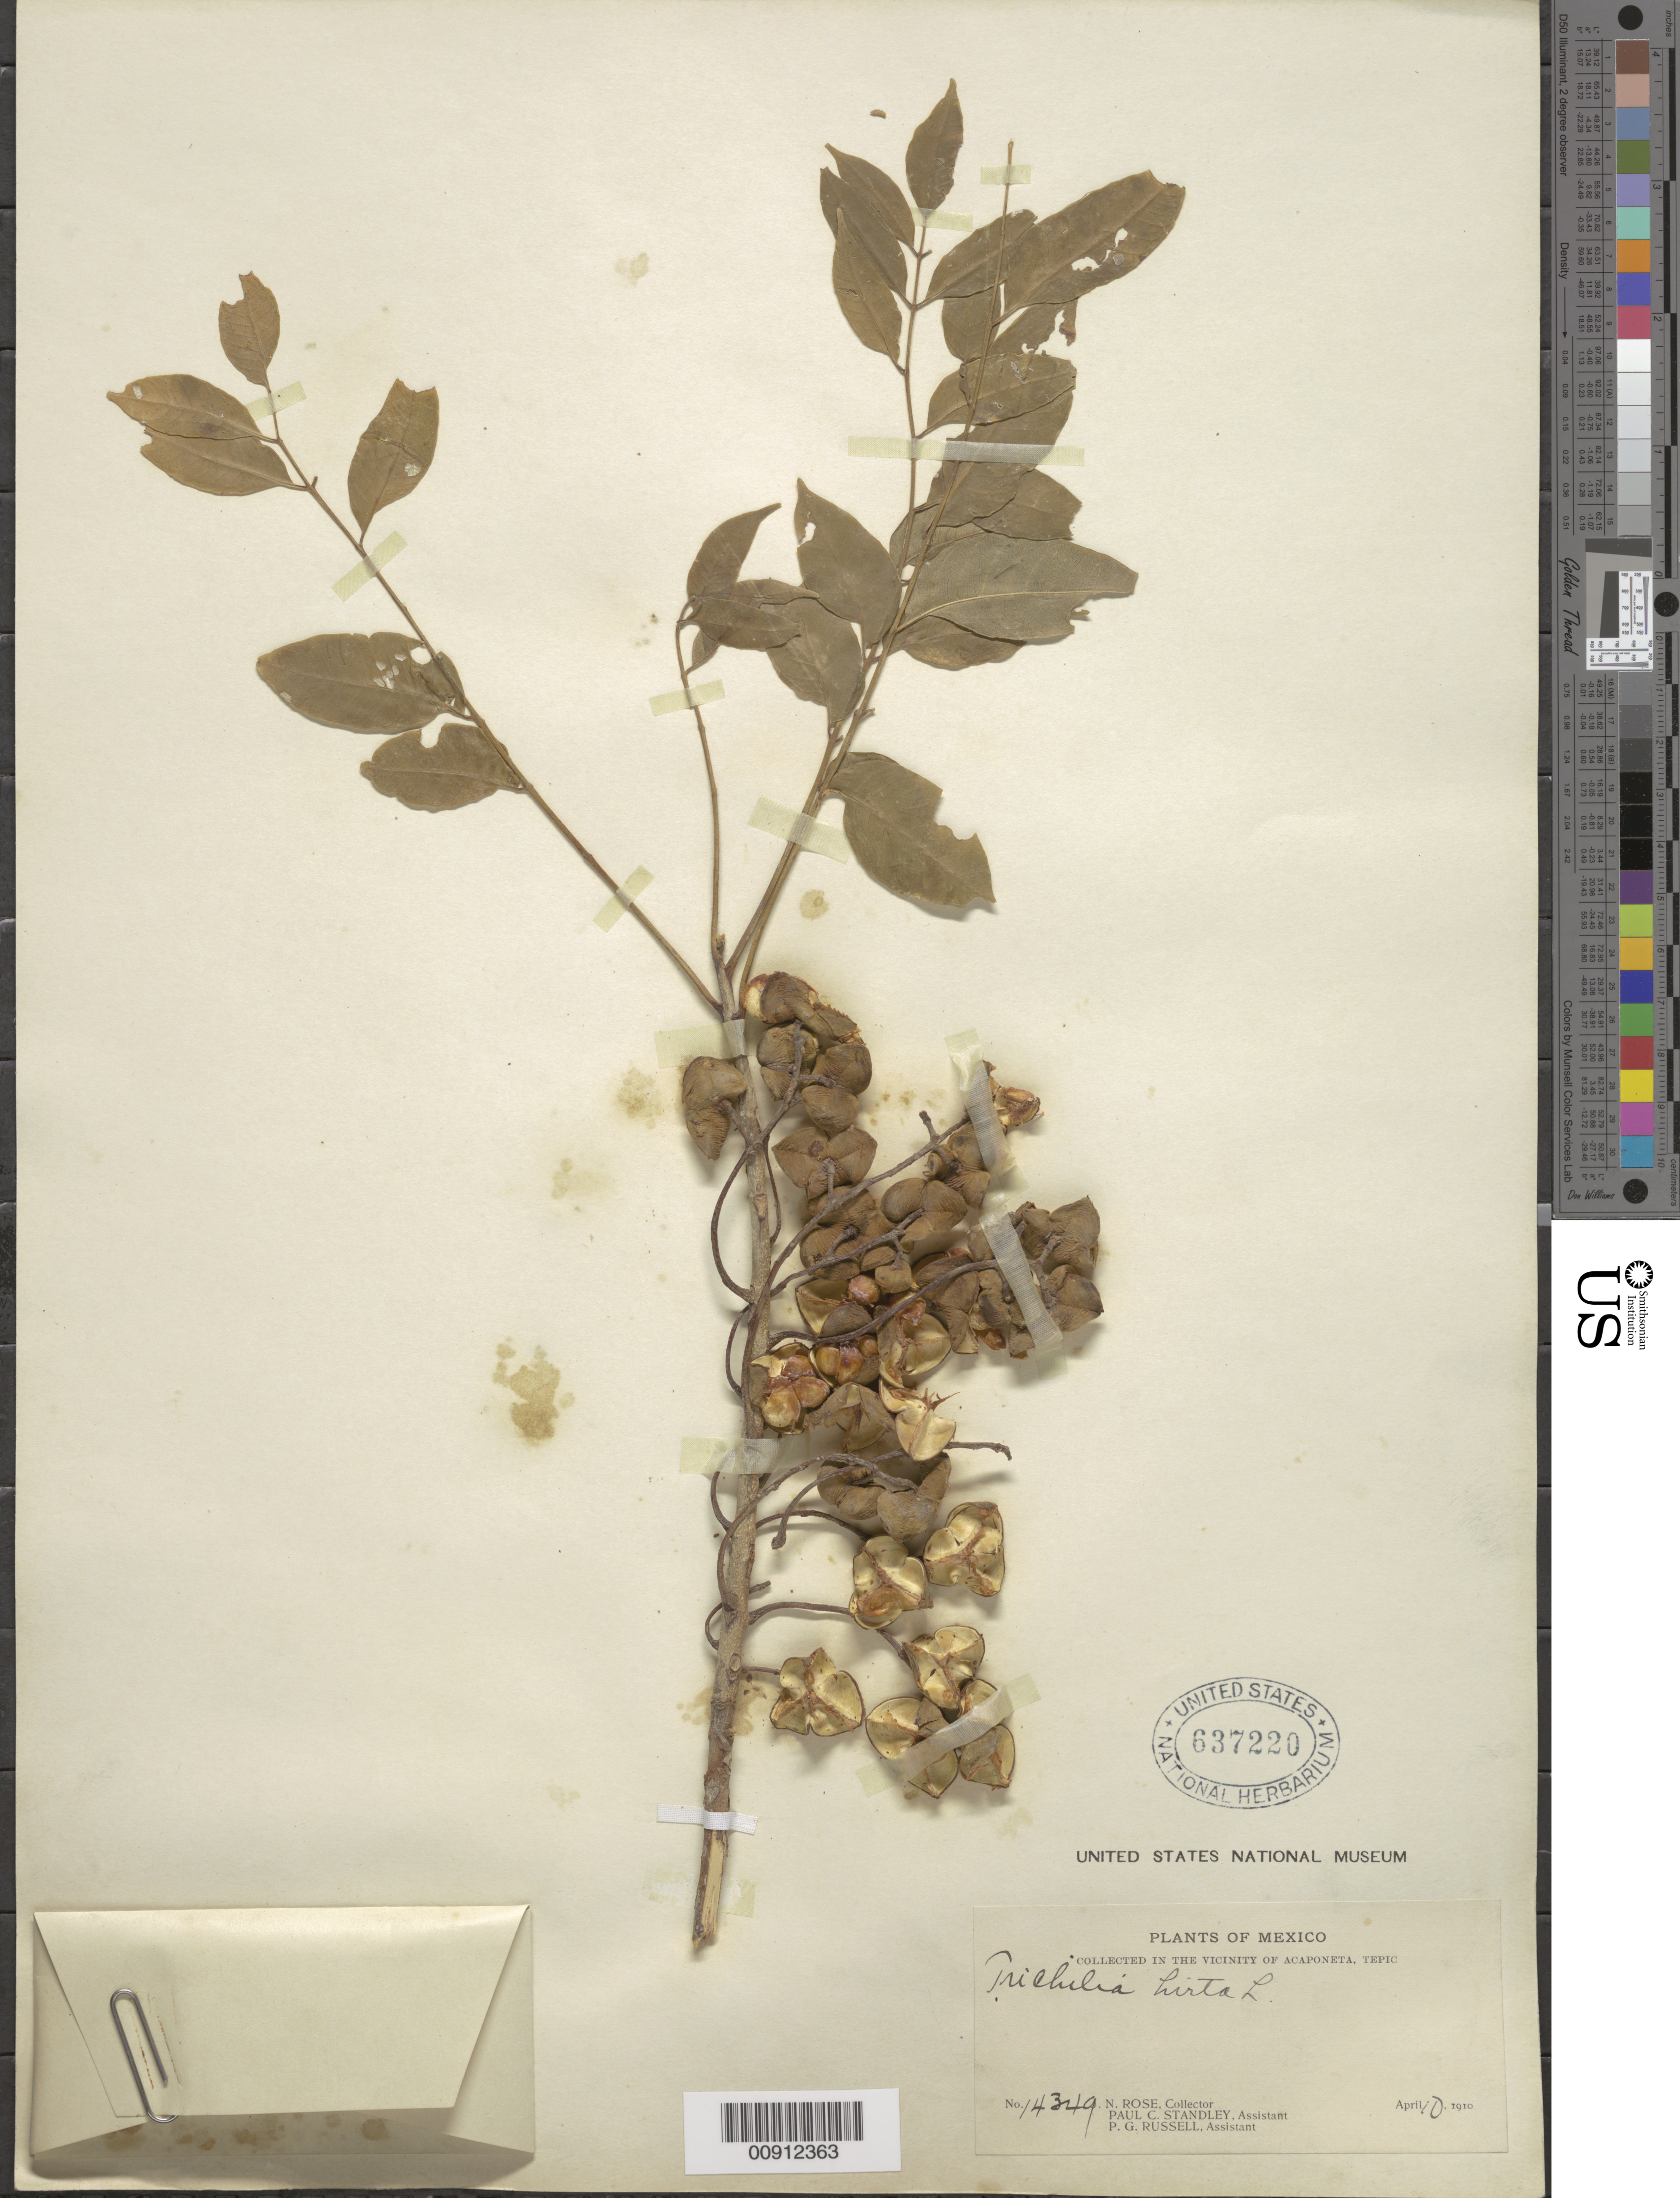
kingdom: Plantae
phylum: Tracheophyta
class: Magnoliopsida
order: Sapindales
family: Meliaceae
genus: Trichilia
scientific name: Trichilia hirta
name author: L.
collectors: J. N. Rose, P. C. Standley & P. G. Russell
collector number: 14349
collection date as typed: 10 Apr 1910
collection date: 1910-04-10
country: Mexico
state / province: Nayarit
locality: Vicinity of Acaponeta, Tepic.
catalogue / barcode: US 637220